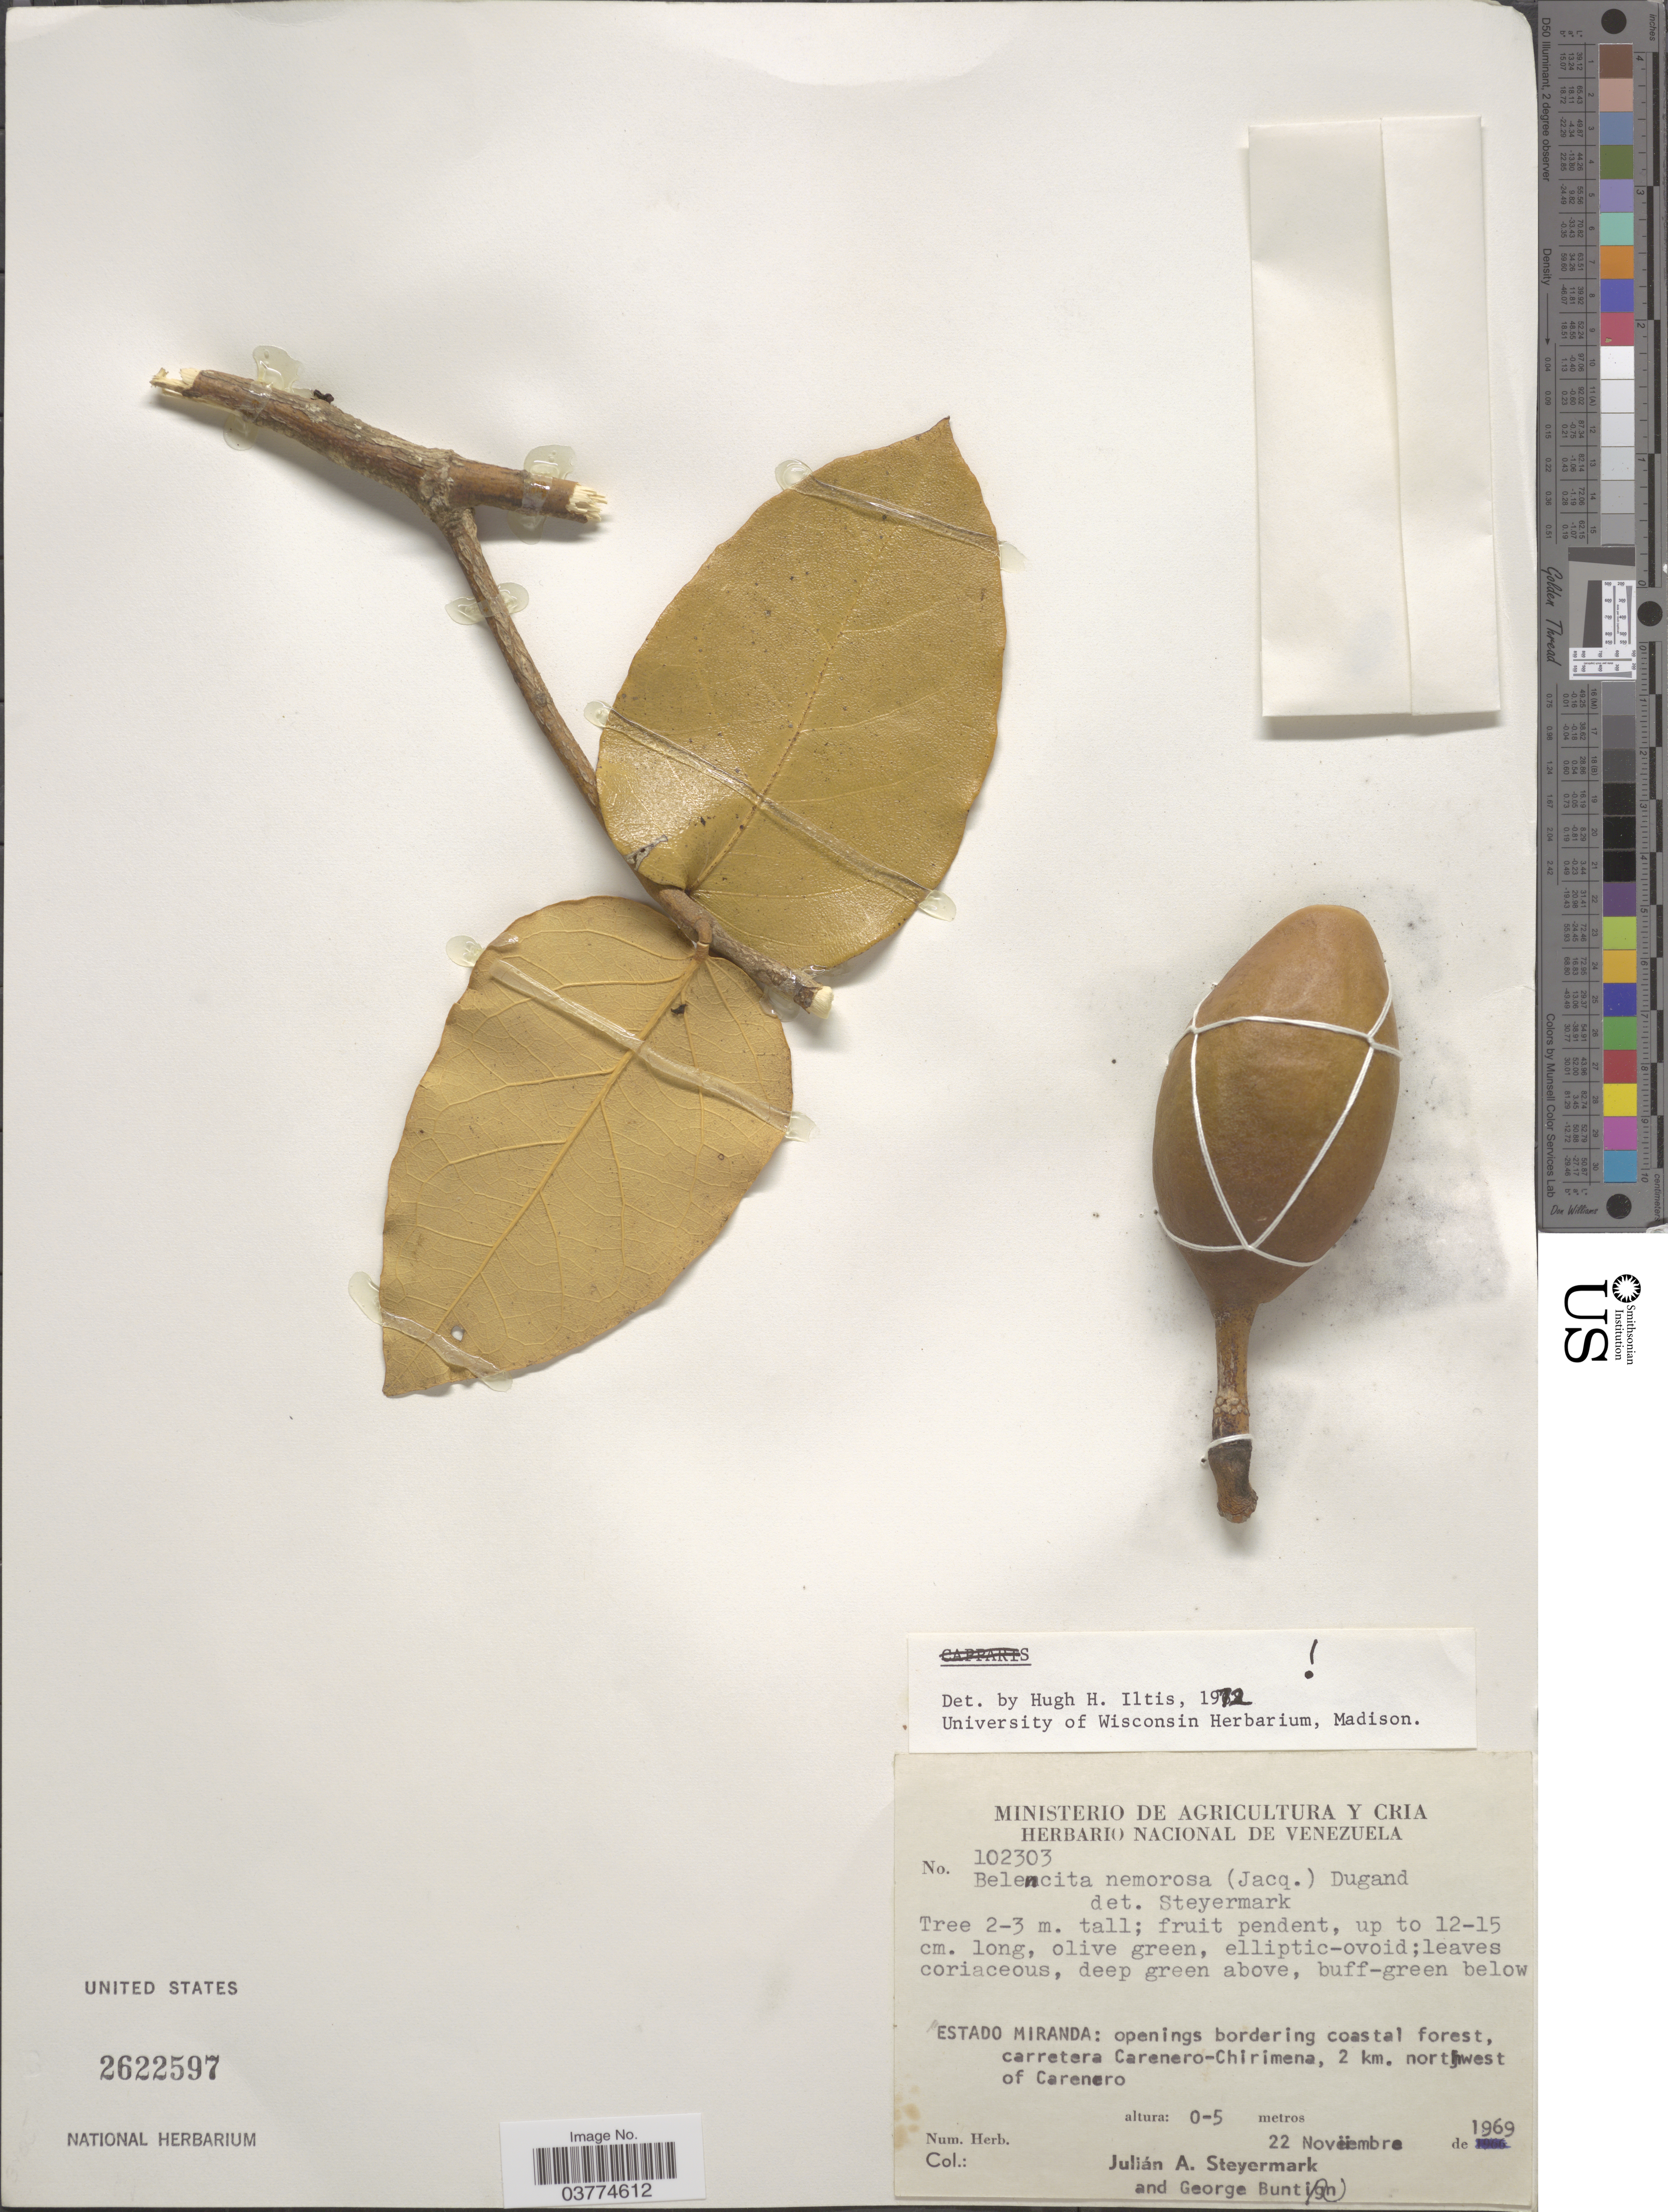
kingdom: Plantae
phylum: Tracheophyta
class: Magnoliopsida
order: Brassicales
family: Capparaceae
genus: Belencita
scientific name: Belencita nemorosa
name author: (Jacq.) Dugand G.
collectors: J. Steyermark & G. S. Bunting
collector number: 102303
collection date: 1969-11-22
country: Venezuela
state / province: Miranda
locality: Carretera Carenero-Chirimena, 2 km. northwest of Carenero.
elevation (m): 0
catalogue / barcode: US 2622597